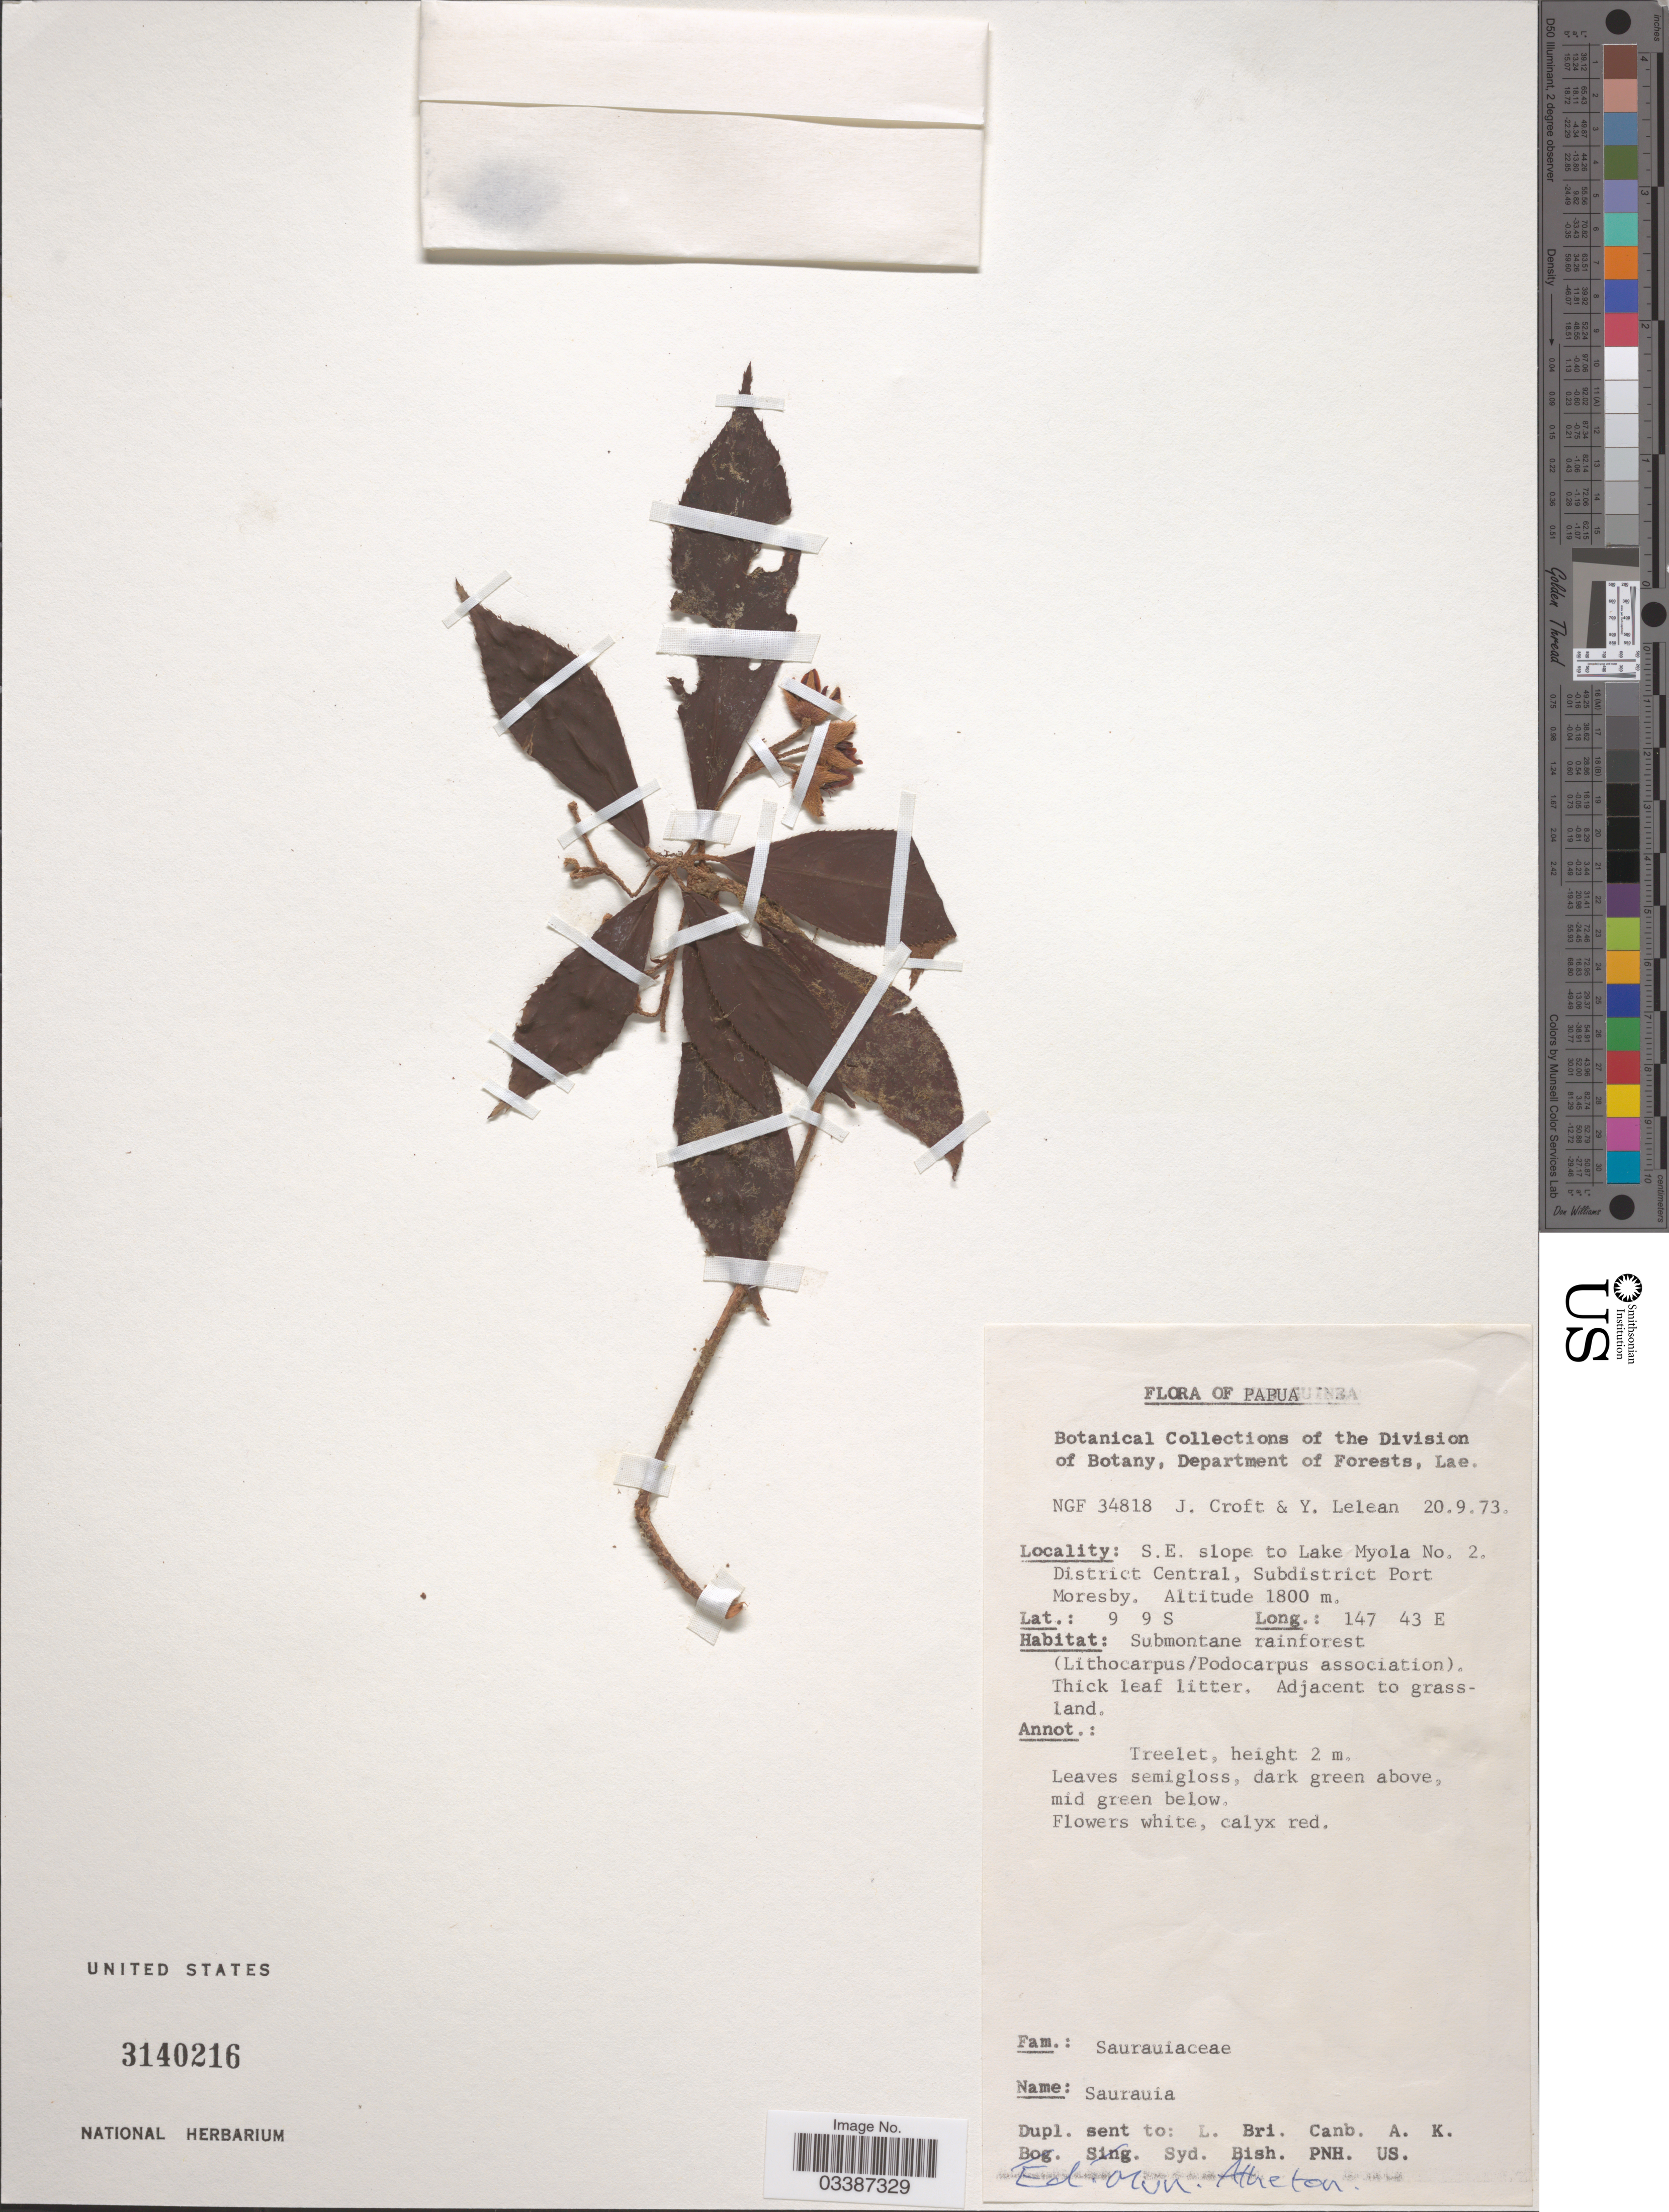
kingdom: Plantae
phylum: Tracheophyta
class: Magnoliopsida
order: Ericales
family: Actinidiaceae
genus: Saurauia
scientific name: Saurauia sp.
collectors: J. Croft & Y. Lelean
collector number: NGF 34818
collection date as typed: Transcribed d/m/y: 20/9/73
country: Papua New Guinea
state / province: Central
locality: Papua. S.E. slope to Lake Myola No. 2 District Central, Subdistrict Port Moresby.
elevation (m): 1800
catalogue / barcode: US 3140216